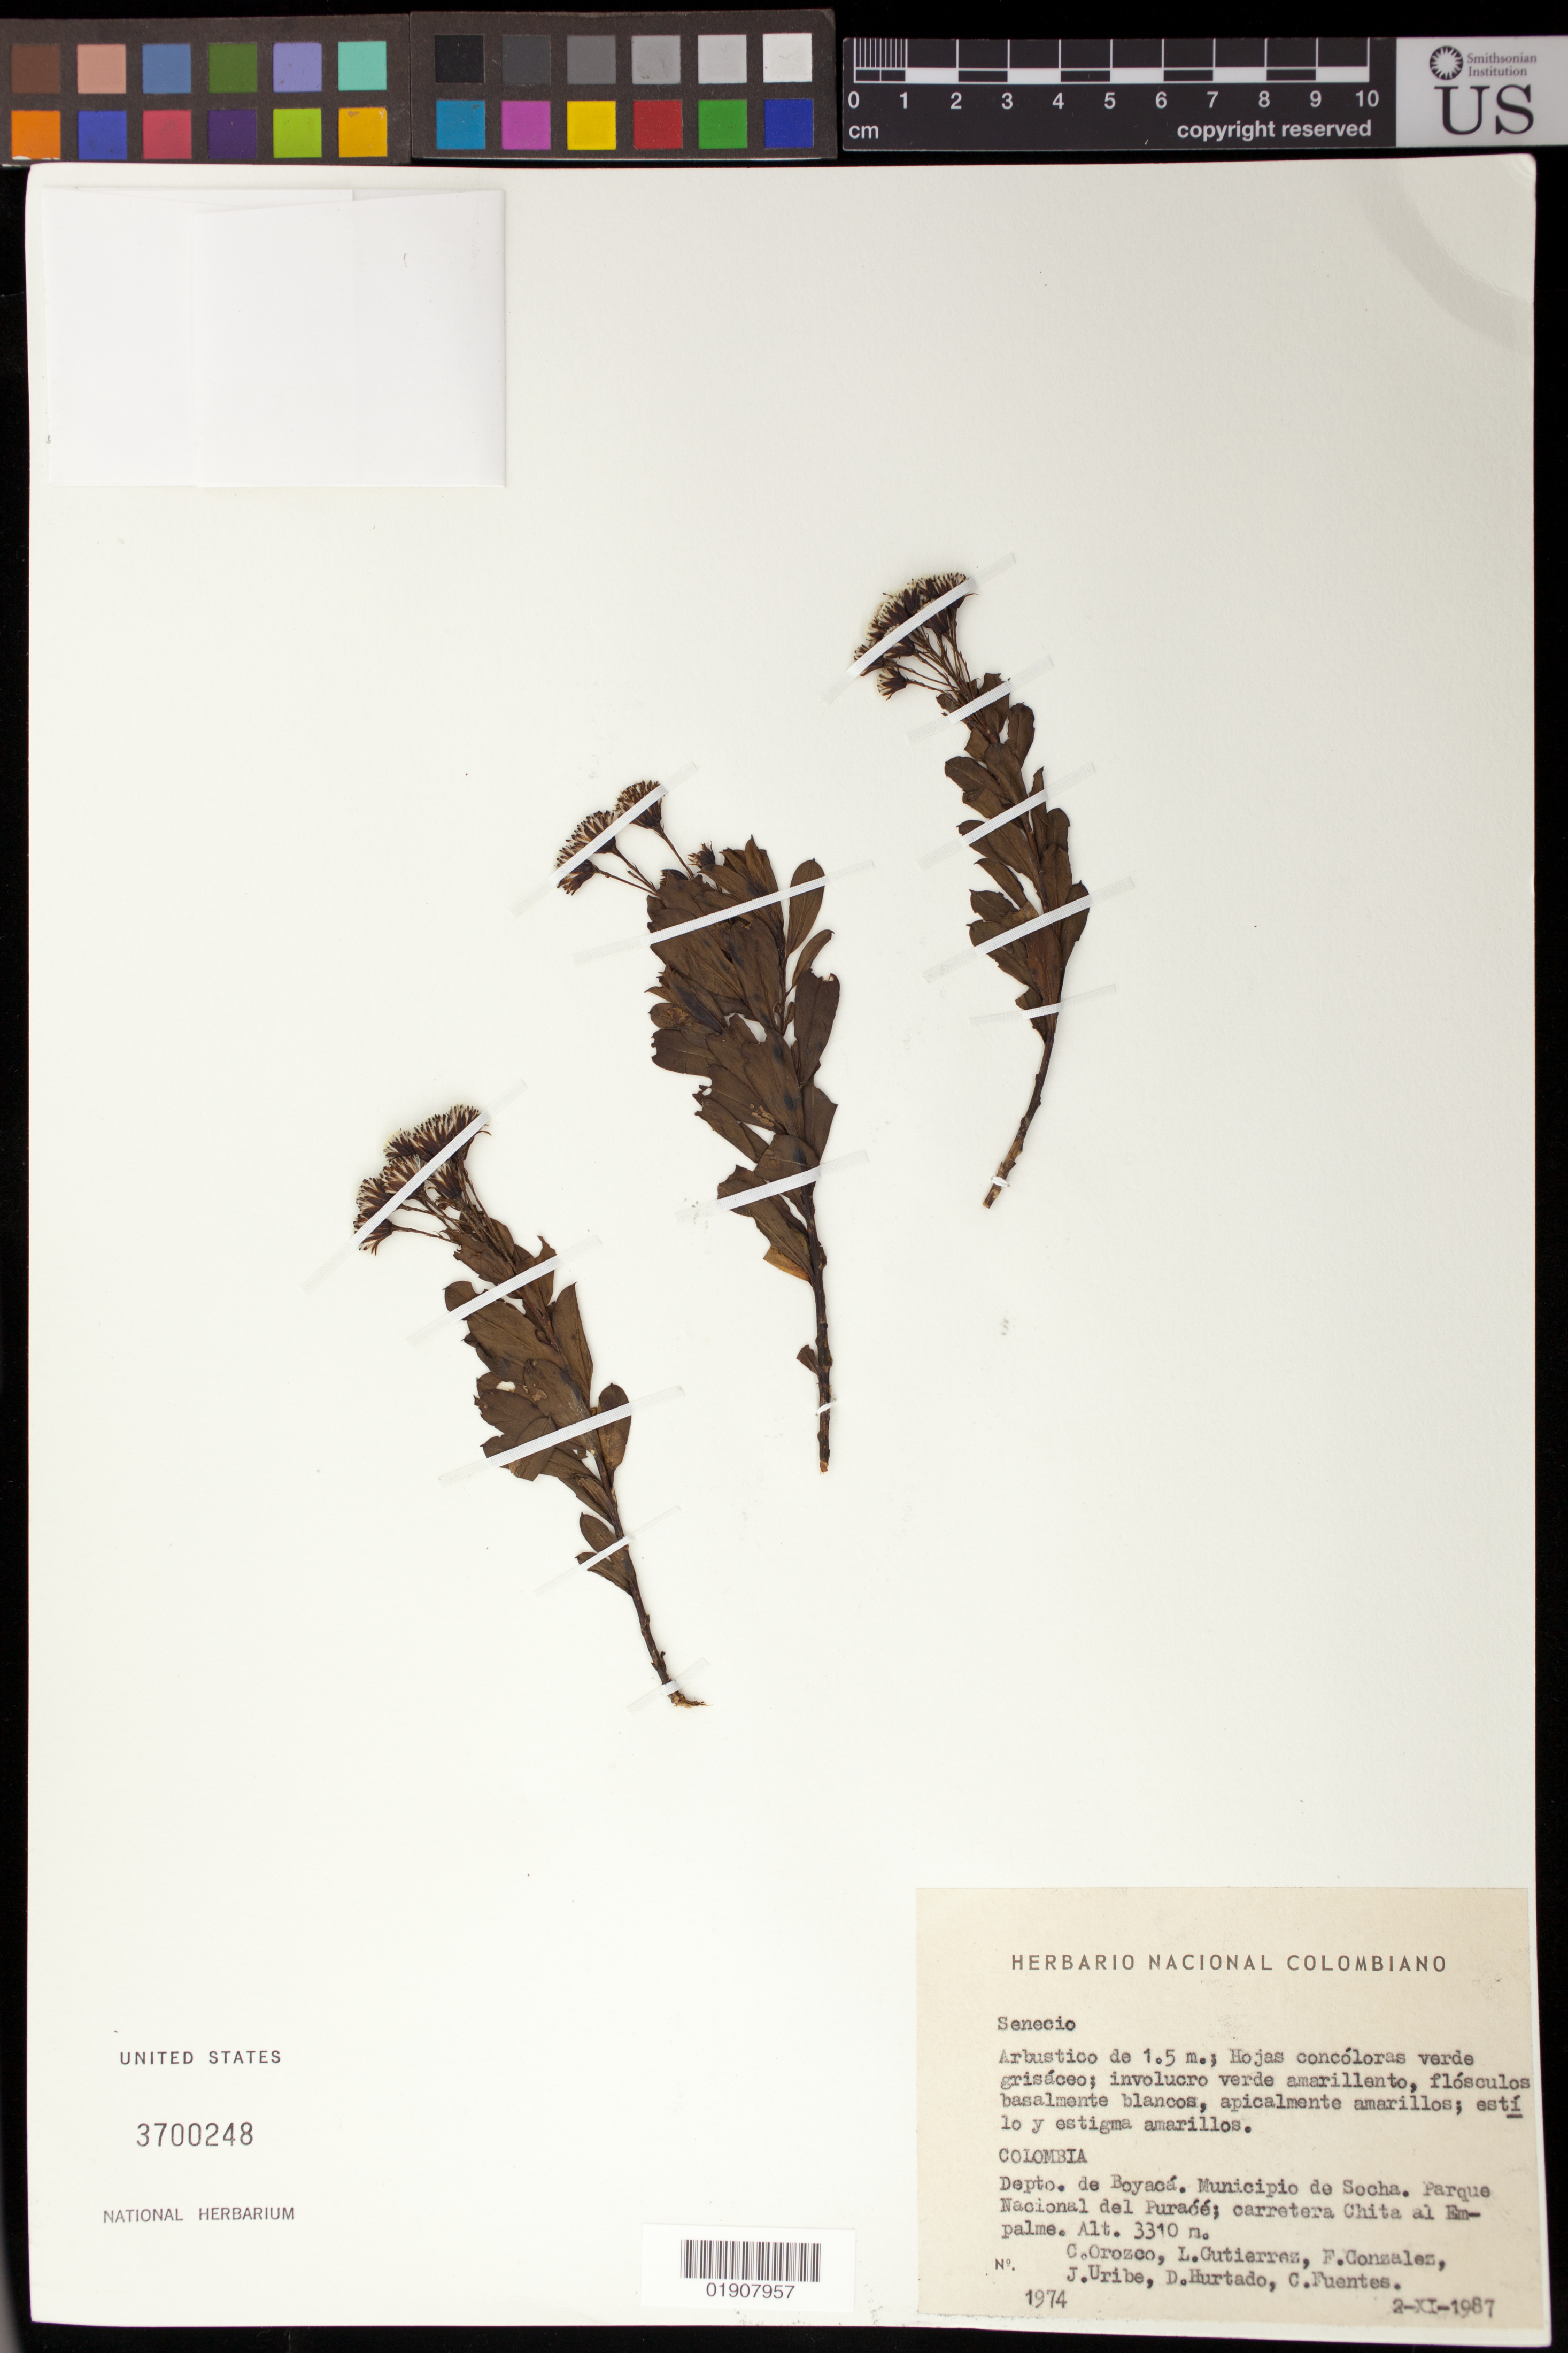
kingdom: Plantae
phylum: Tracheophyta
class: Magnoliopsida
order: Asterales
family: Asteraceae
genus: Senecio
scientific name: Senecio sp.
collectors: C. I. Orozco, L. Gutiérrez, F. Gonzalez, J. Uribe, D. Hurtado & C. Fuentes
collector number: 1974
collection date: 1987-11-02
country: Colombia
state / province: Boyacá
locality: Municipio de Socha. Parque Nacional del Purace; carretera Chita al Empalme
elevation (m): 3310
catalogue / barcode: US 3700248